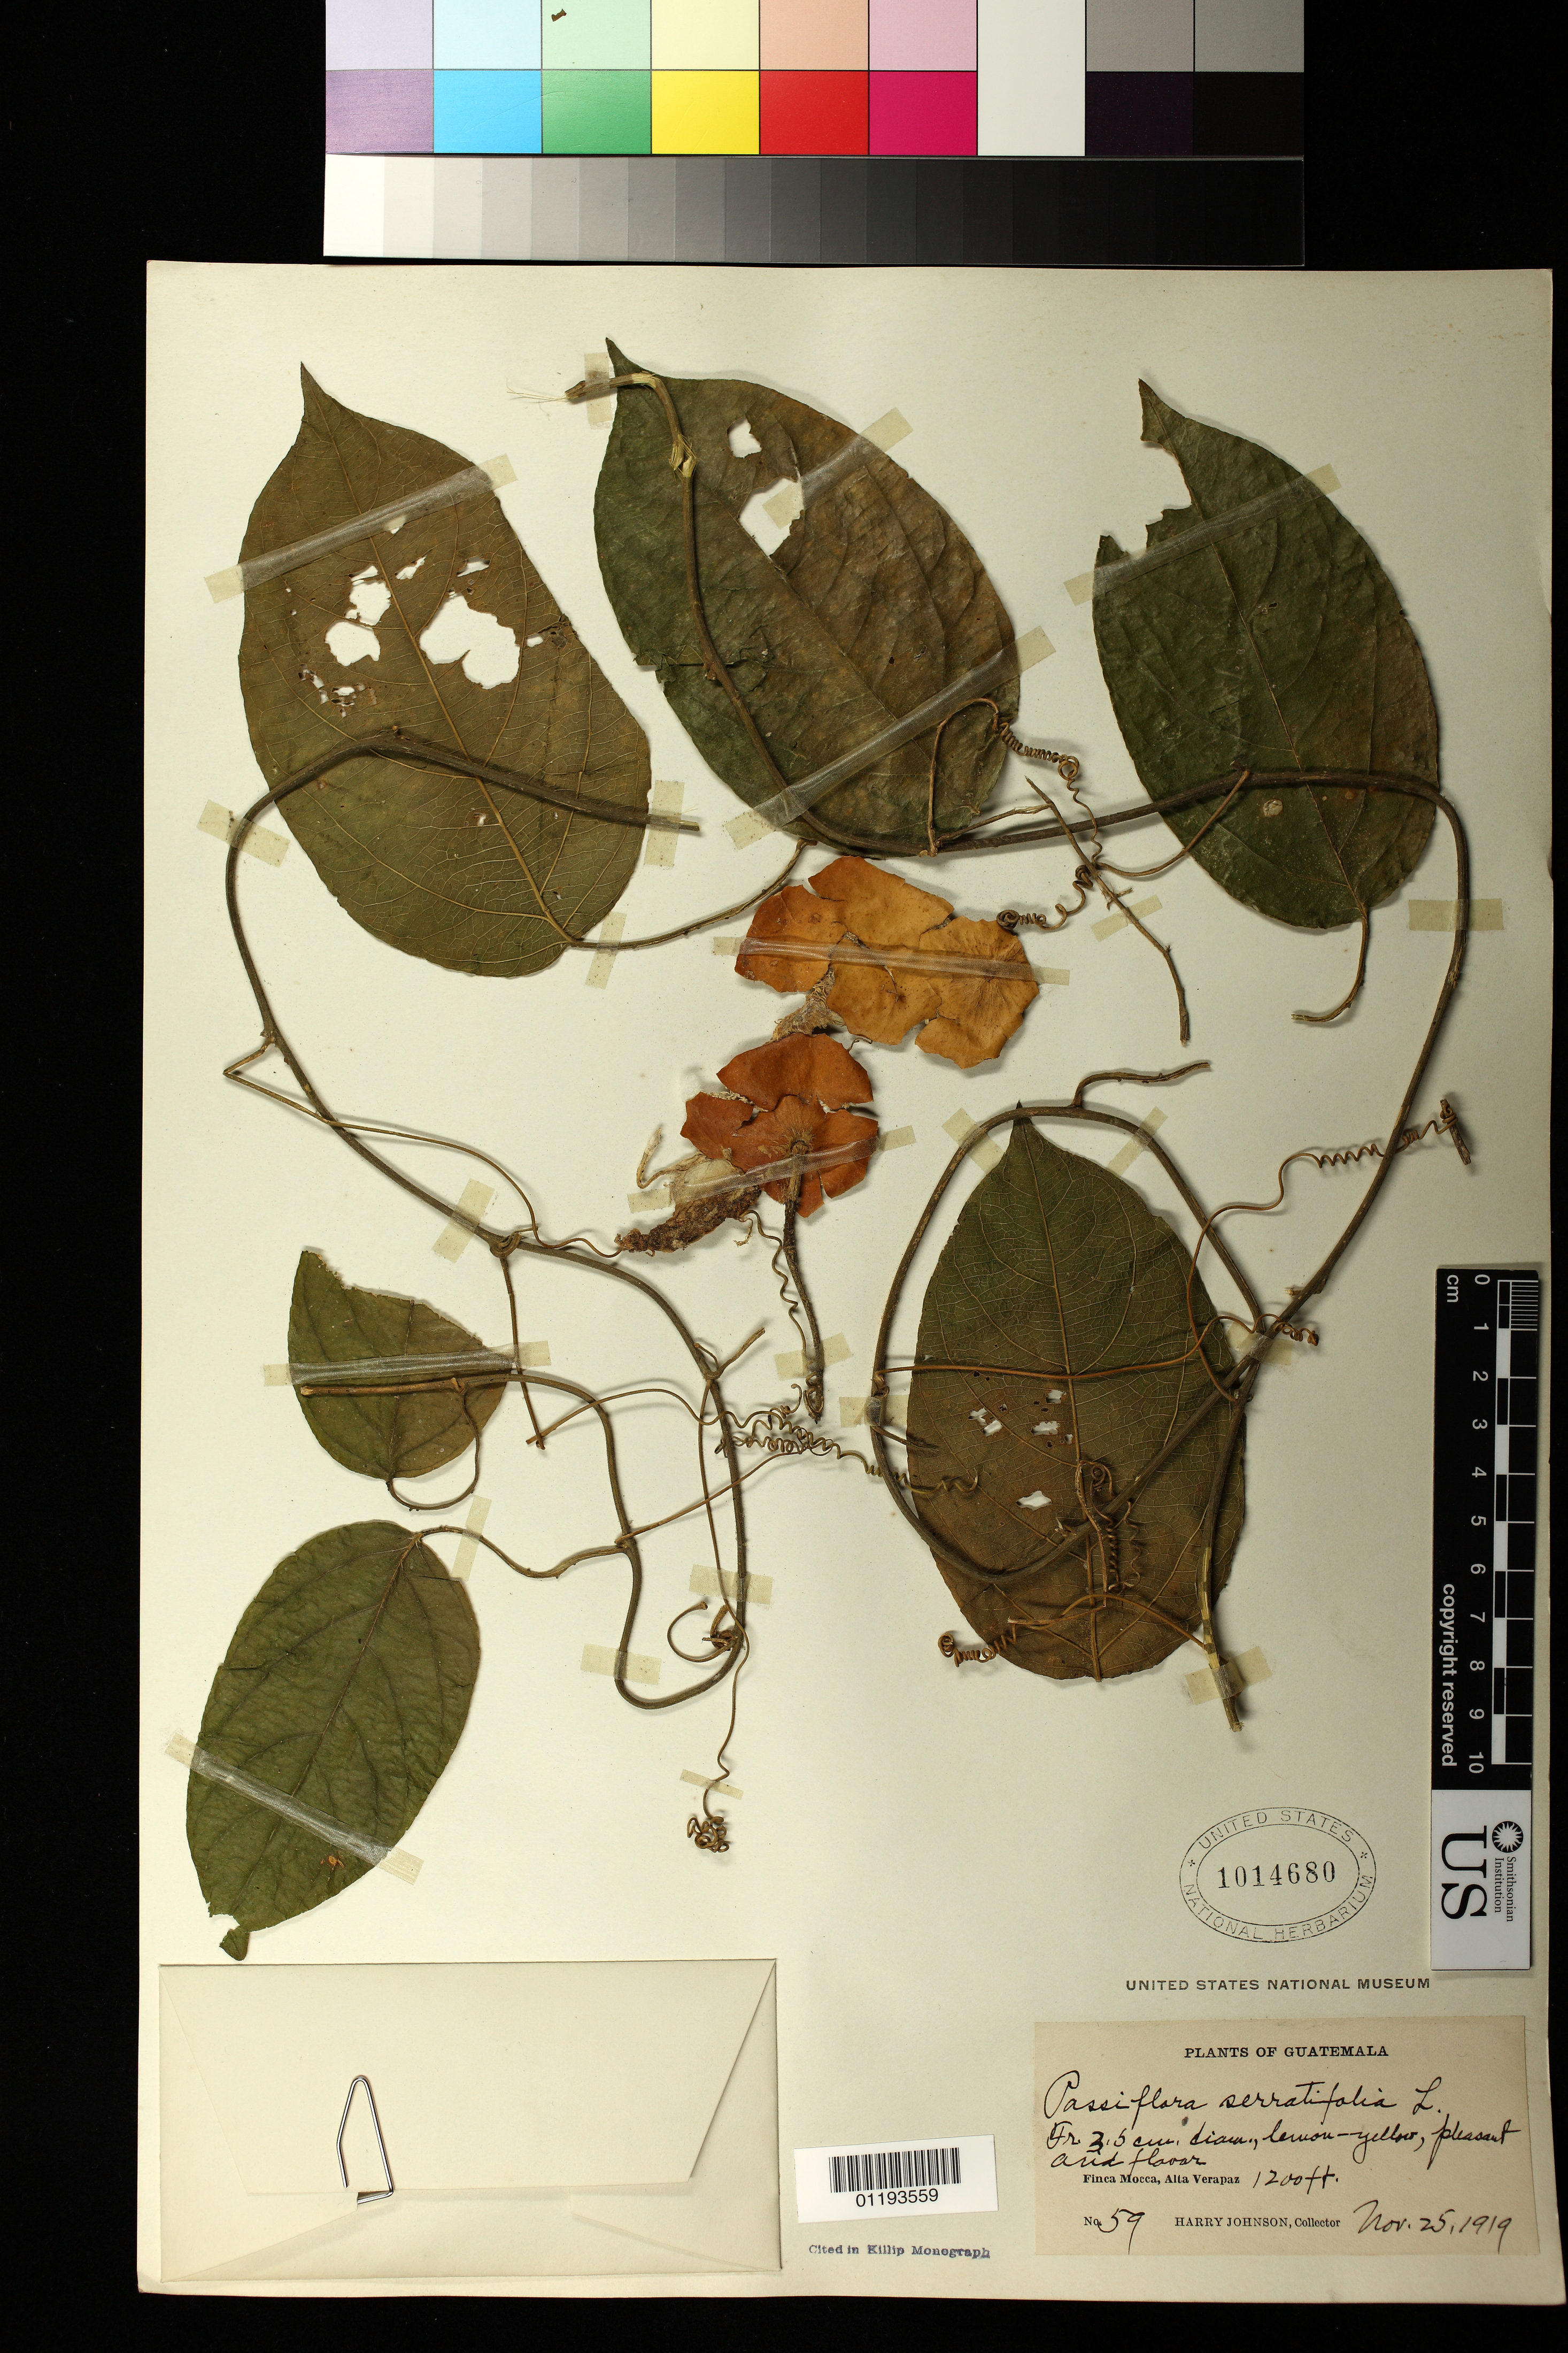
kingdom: Plantae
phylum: Tracheophyta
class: Magnoliopsida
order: Malpighiales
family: Passifloraceae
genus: Passiflora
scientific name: Passiflora serratifolia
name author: L.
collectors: H. Johnson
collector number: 59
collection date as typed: Nov 25 1919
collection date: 1919-11-25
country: Guatemala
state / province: Alta Verapaz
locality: Finca Mocca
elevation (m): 91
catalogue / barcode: US 1014680